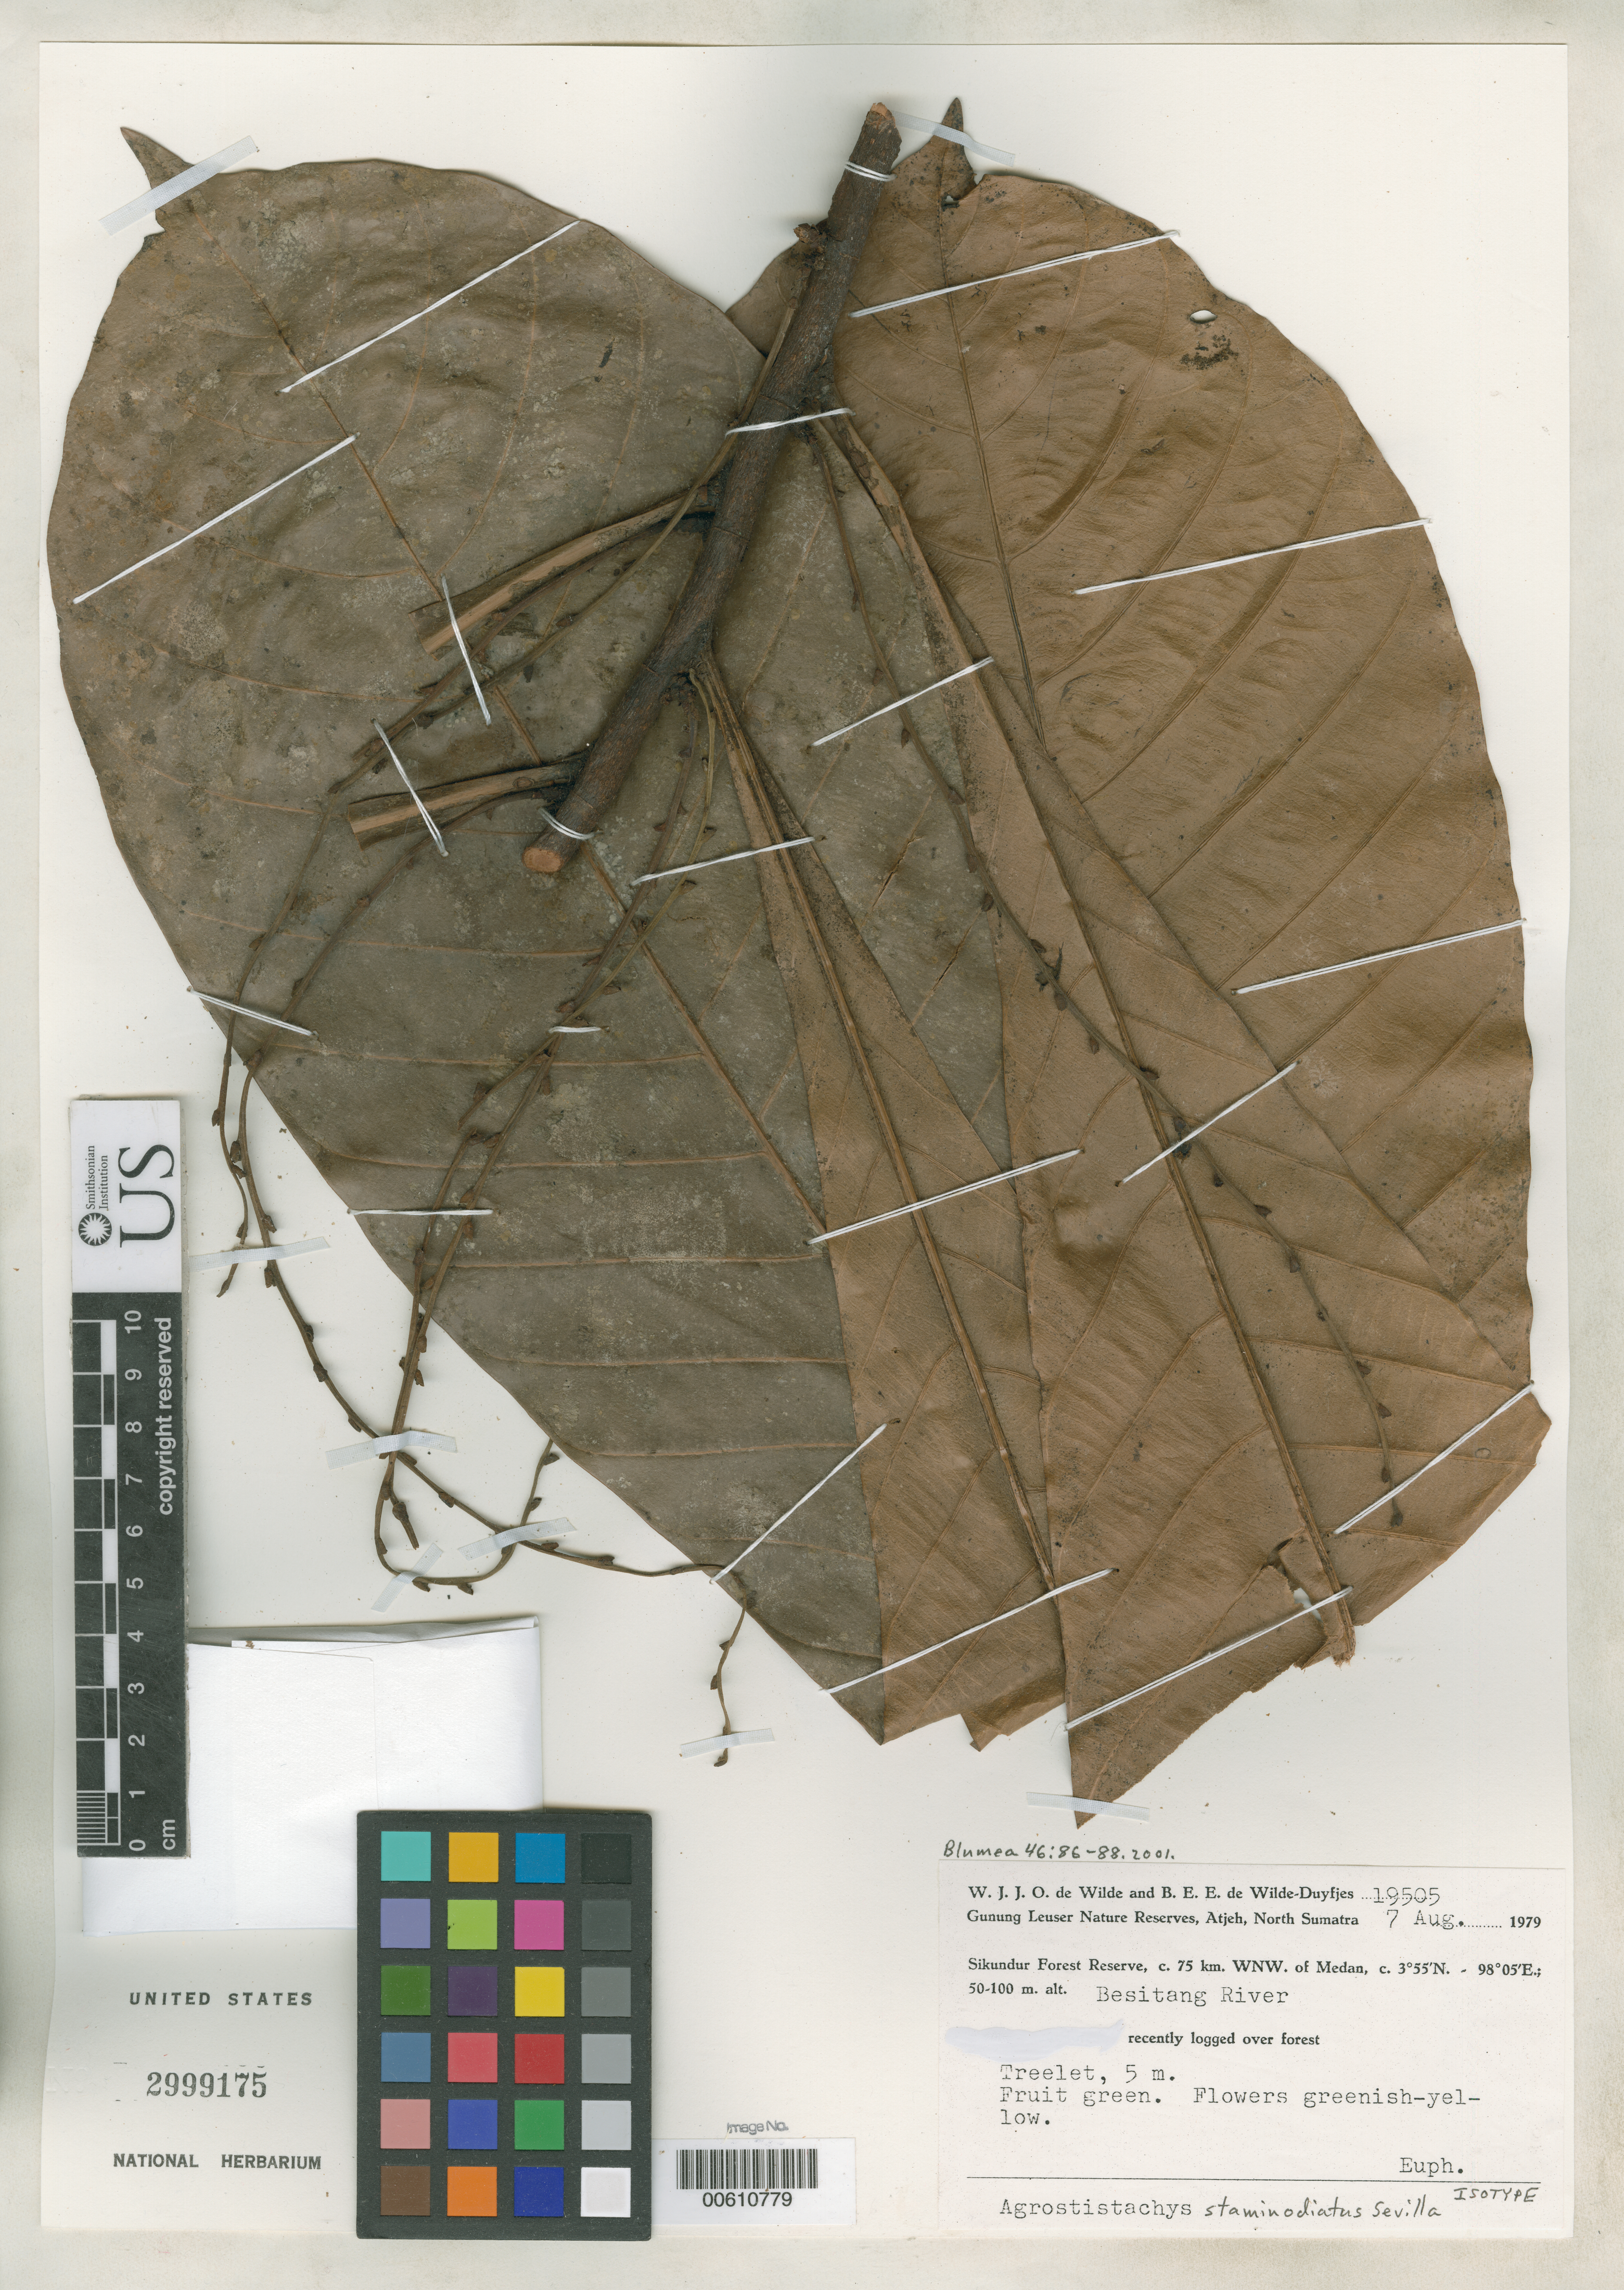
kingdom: Plantae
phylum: Tracheophyta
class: Magnoliopsida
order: Malpighiales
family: Euphorbiaceae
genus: Agrostistachys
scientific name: Agrostistachys staminodiata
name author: Sevilla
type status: Isotype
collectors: W. J. de Wilde & B. E. de Wilde-Duyfjes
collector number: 19505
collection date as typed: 07 Aug 1979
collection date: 1979-08-07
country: Indonesia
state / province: Sumatra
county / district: Aceh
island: Sumatra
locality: Gunung Leuser Nature Reserves, Sikundur Forest Reserve, WNW of Medan, Besitang River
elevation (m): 50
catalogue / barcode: US 2999175